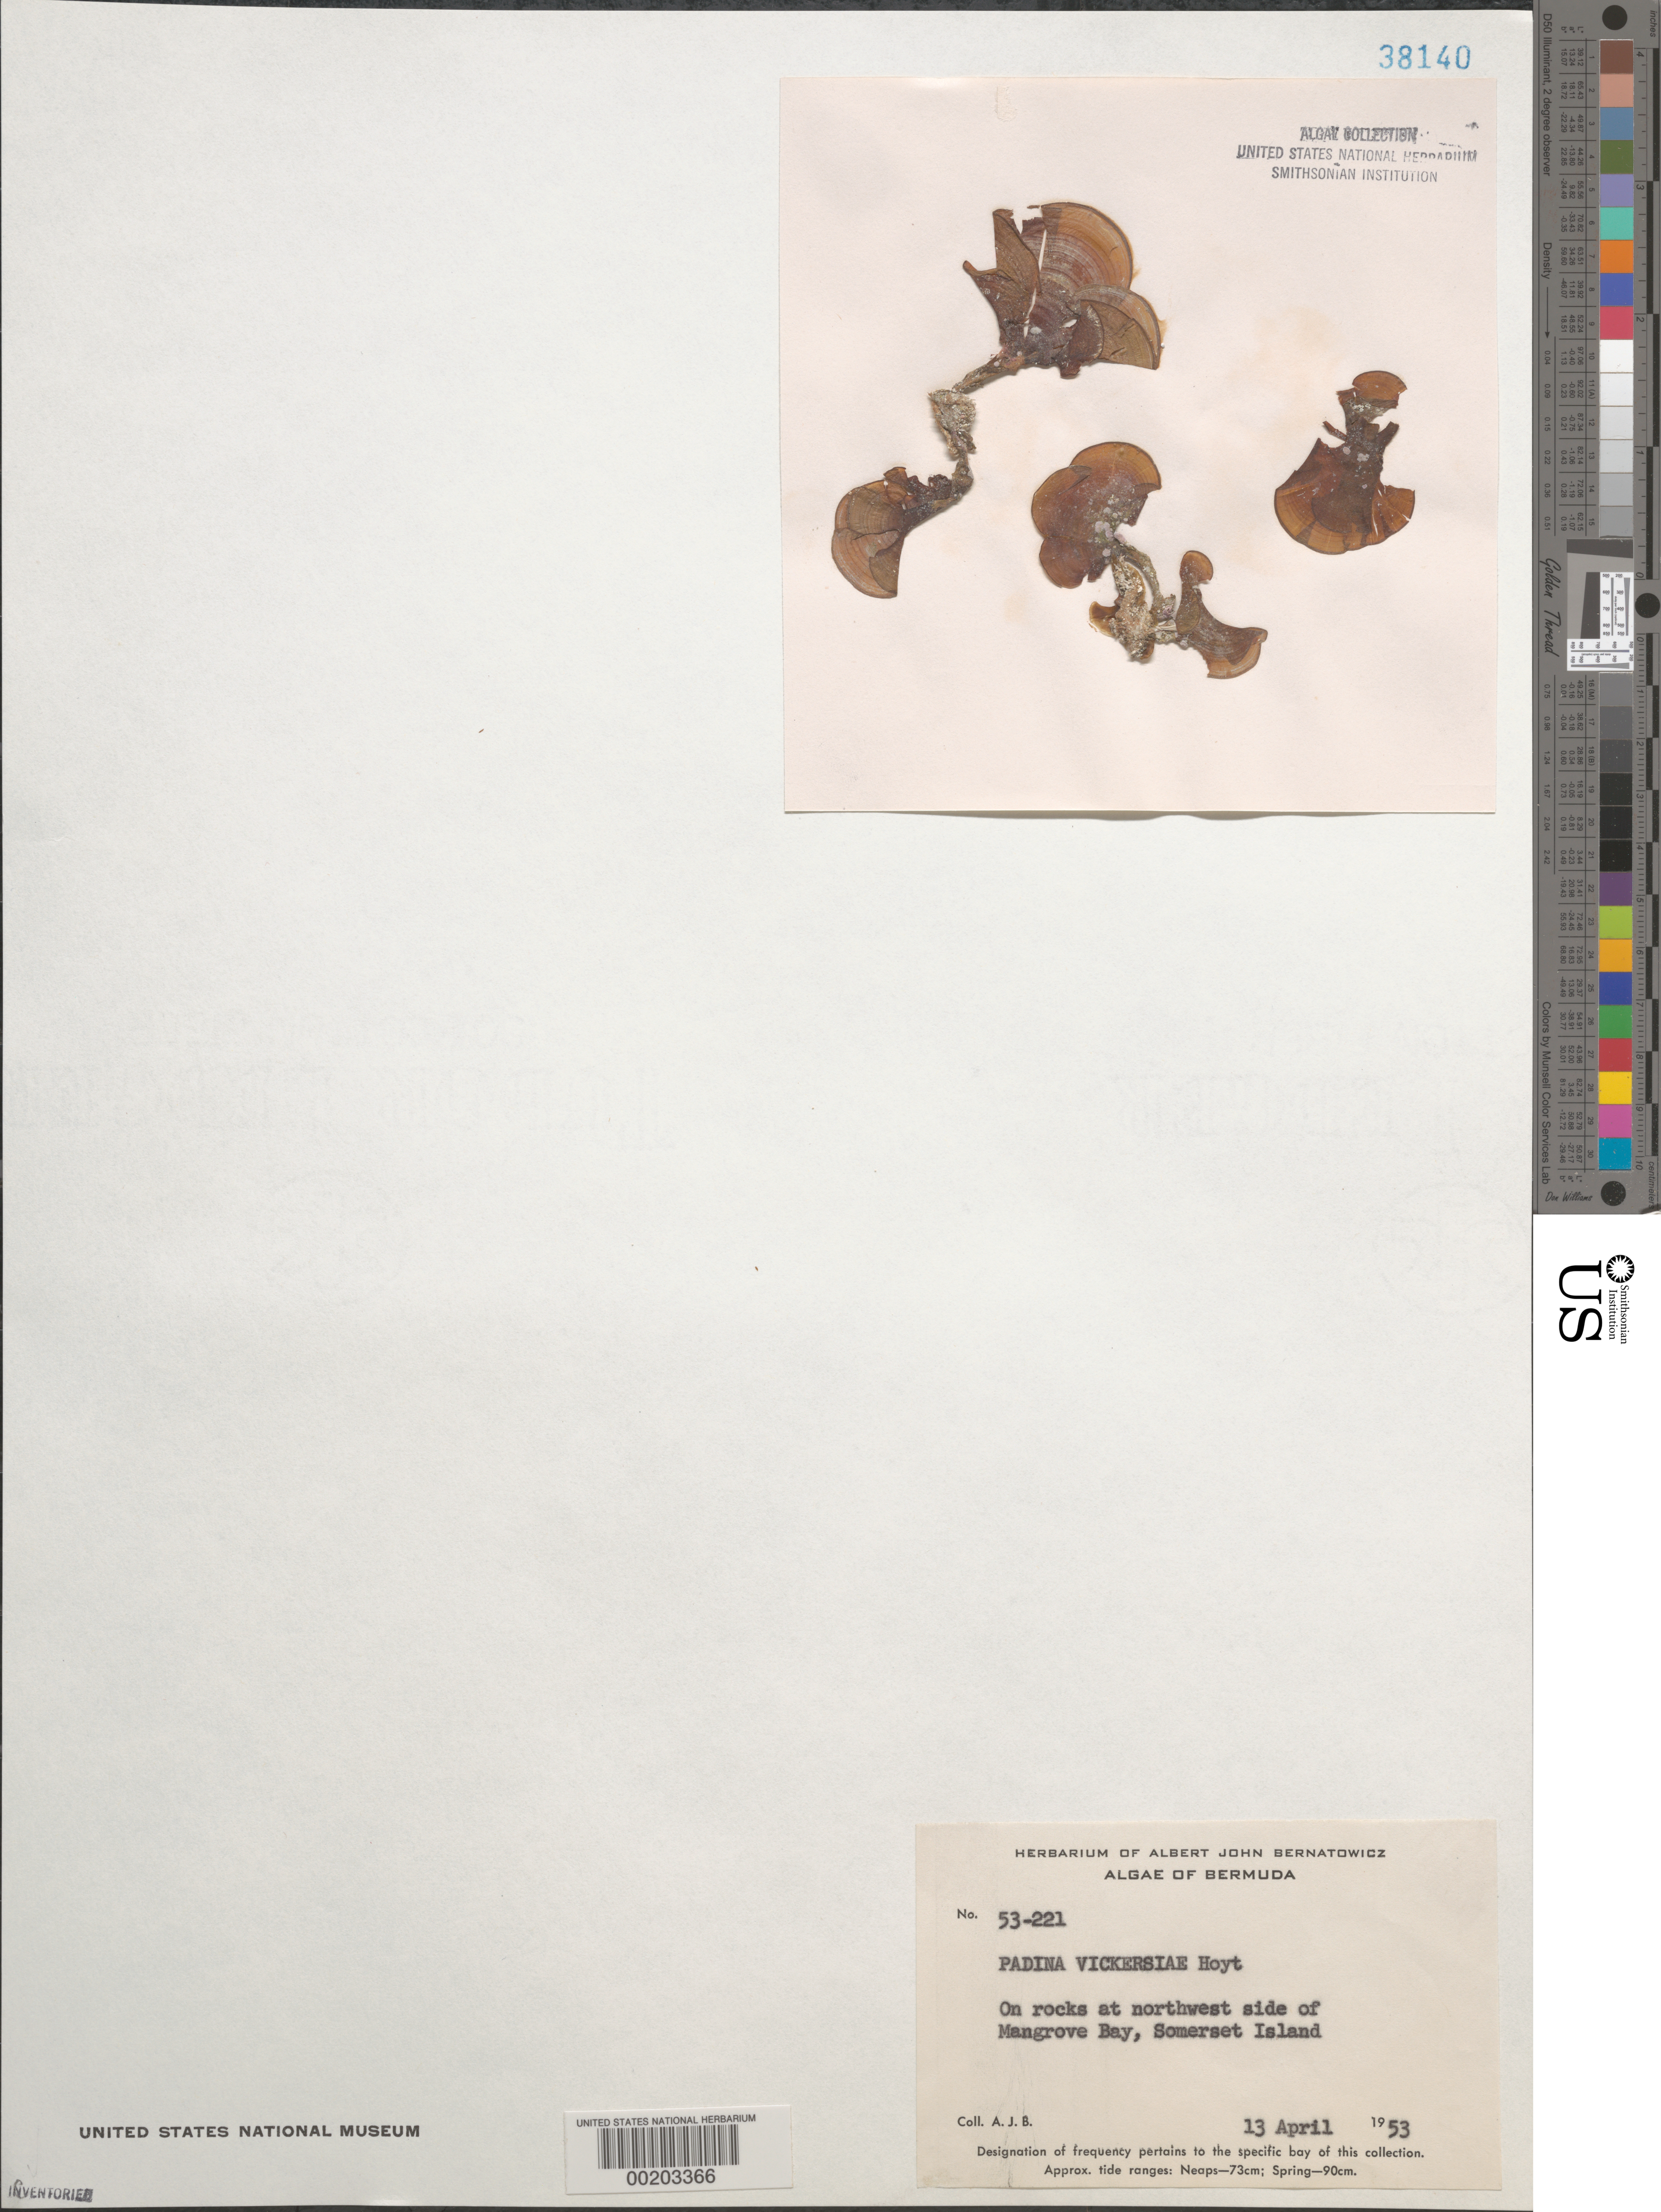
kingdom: Chromista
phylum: Ochrophyta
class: Phaeophyceae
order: Dictyotales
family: Dictyotaceae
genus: Padina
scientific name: Padina gymnospora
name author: (Kütz.) O.G. Sond.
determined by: Algae name updating Project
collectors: A. Bernatowicz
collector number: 53-221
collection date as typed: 13 Apr 1953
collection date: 1953-04-13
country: Bermuda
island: Somerset Island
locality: Mangrove Bay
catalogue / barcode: US 38140